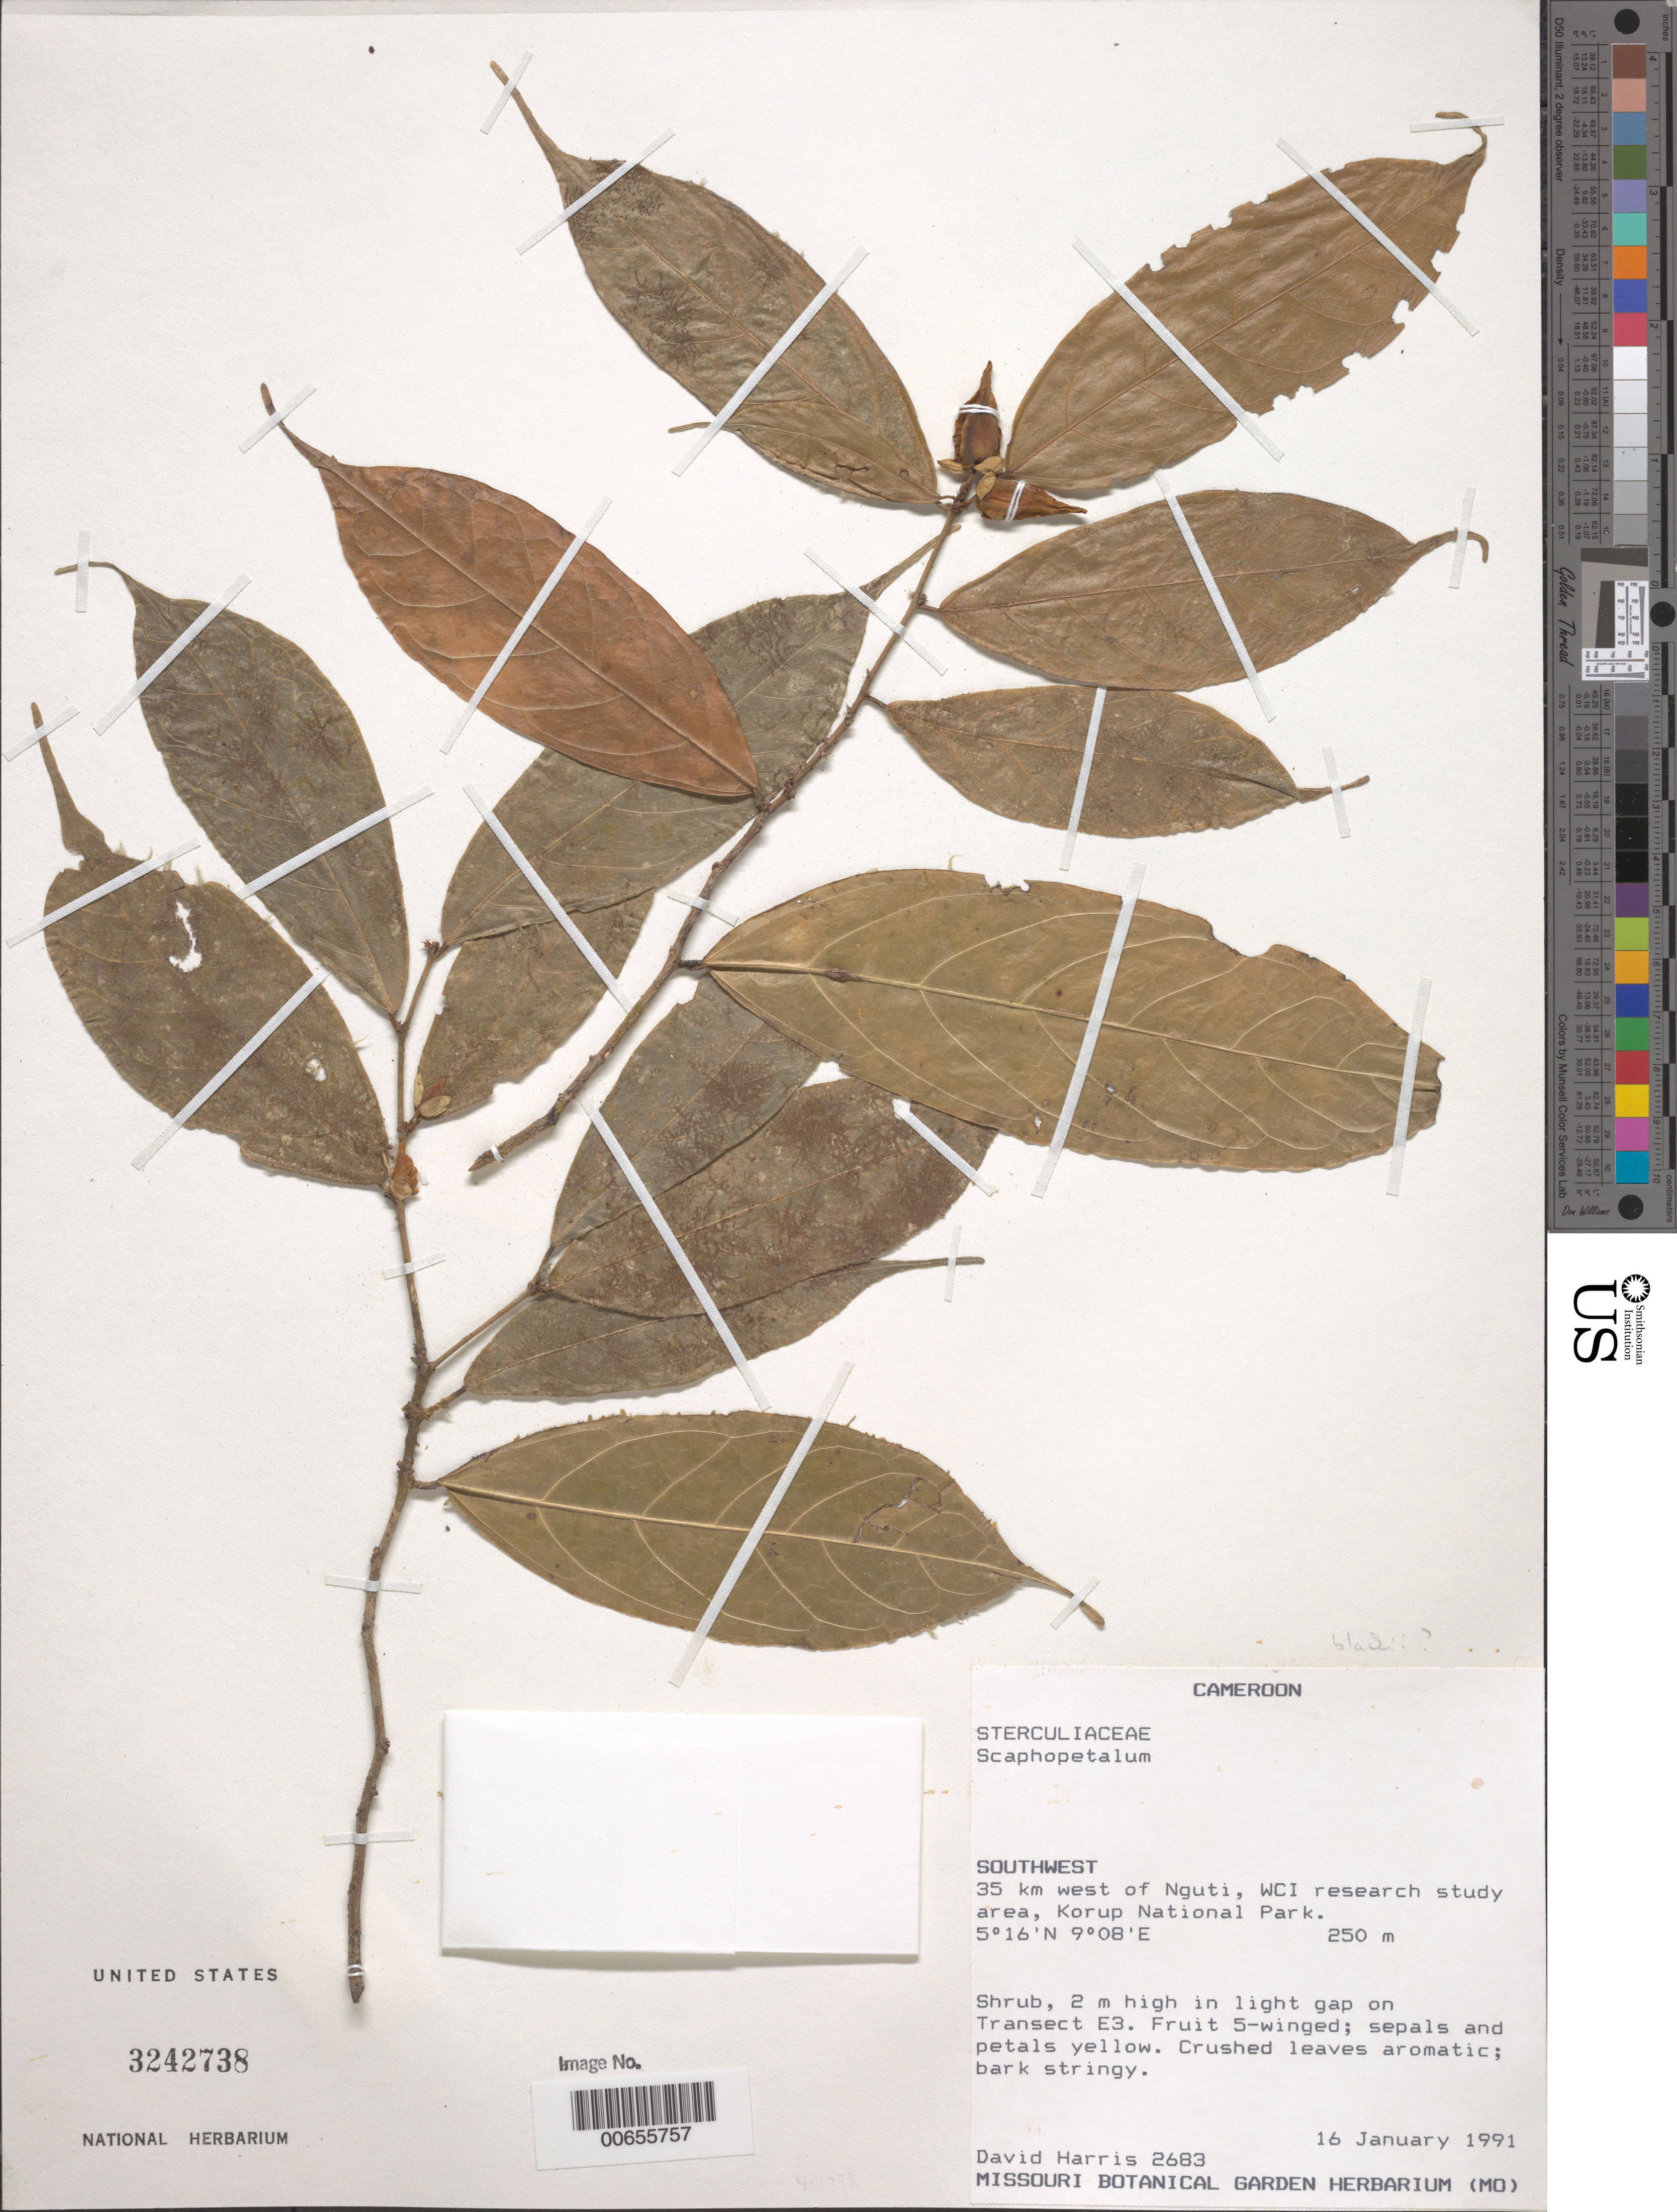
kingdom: Plantae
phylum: Tracheophyta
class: Magnoliopsida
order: Malvales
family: Malvaceae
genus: Scaphopetalum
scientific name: Scaphopetalum sp.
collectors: D. J. Harris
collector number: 2683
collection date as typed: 16 Jan 1991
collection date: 1991-01-16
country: Cameroon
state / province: Sud-Ouest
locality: SouthWest. 35 km W of Nguti, WCI research study area, Korup National Park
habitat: Light gap on transect E3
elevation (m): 250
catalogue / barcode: US 3242738